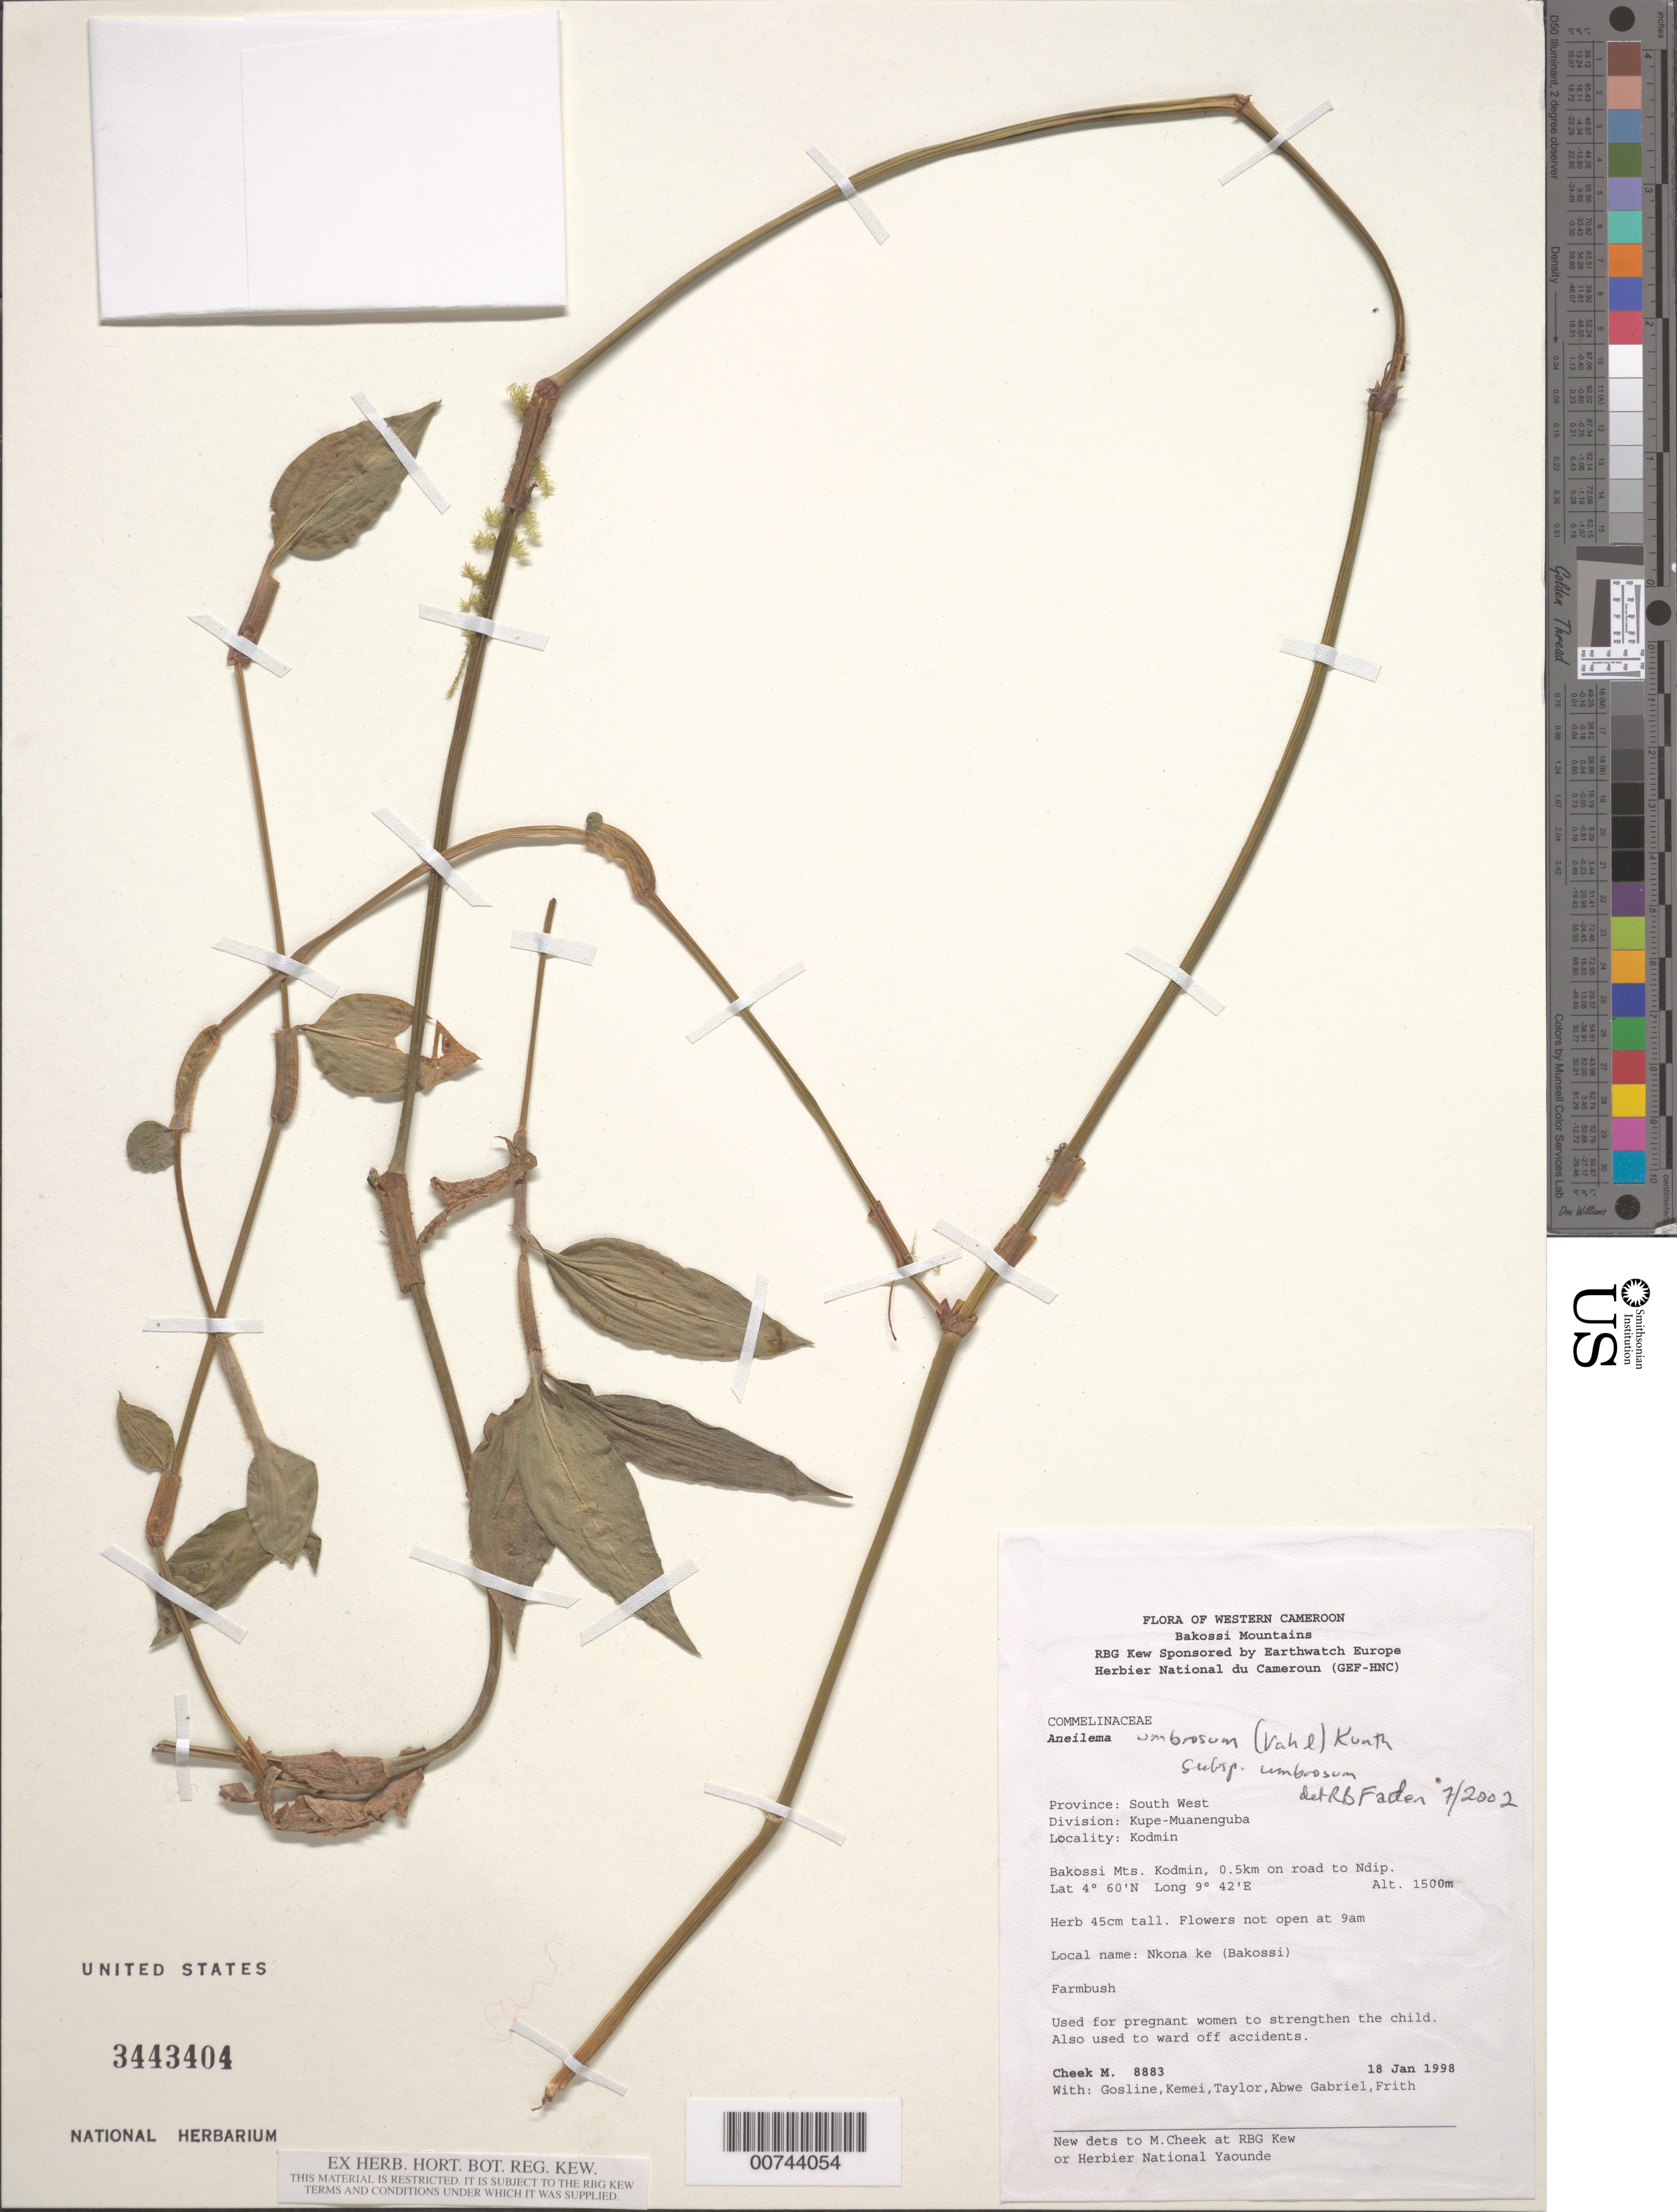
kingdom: Plantae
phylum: Tracheophyta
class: Liliopsida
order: Commelinales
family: Commelinaceae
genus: Aneilema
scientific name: Aneilema umbrosum subsp. umbrosum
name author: (Vahl) Kunth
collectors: M. Cheek, -. Gosline, -. Kemei, -- Taylor, A. Gabriel & -. Frith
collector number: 8883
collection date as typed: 18 Jan 1998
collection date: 1998-01-18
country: Cameroon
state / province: Sud-Ouest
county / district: Kupe-Muanenguba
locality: Bakossi Mountains, Kodmin to Ndip.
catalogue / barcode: US 3443404